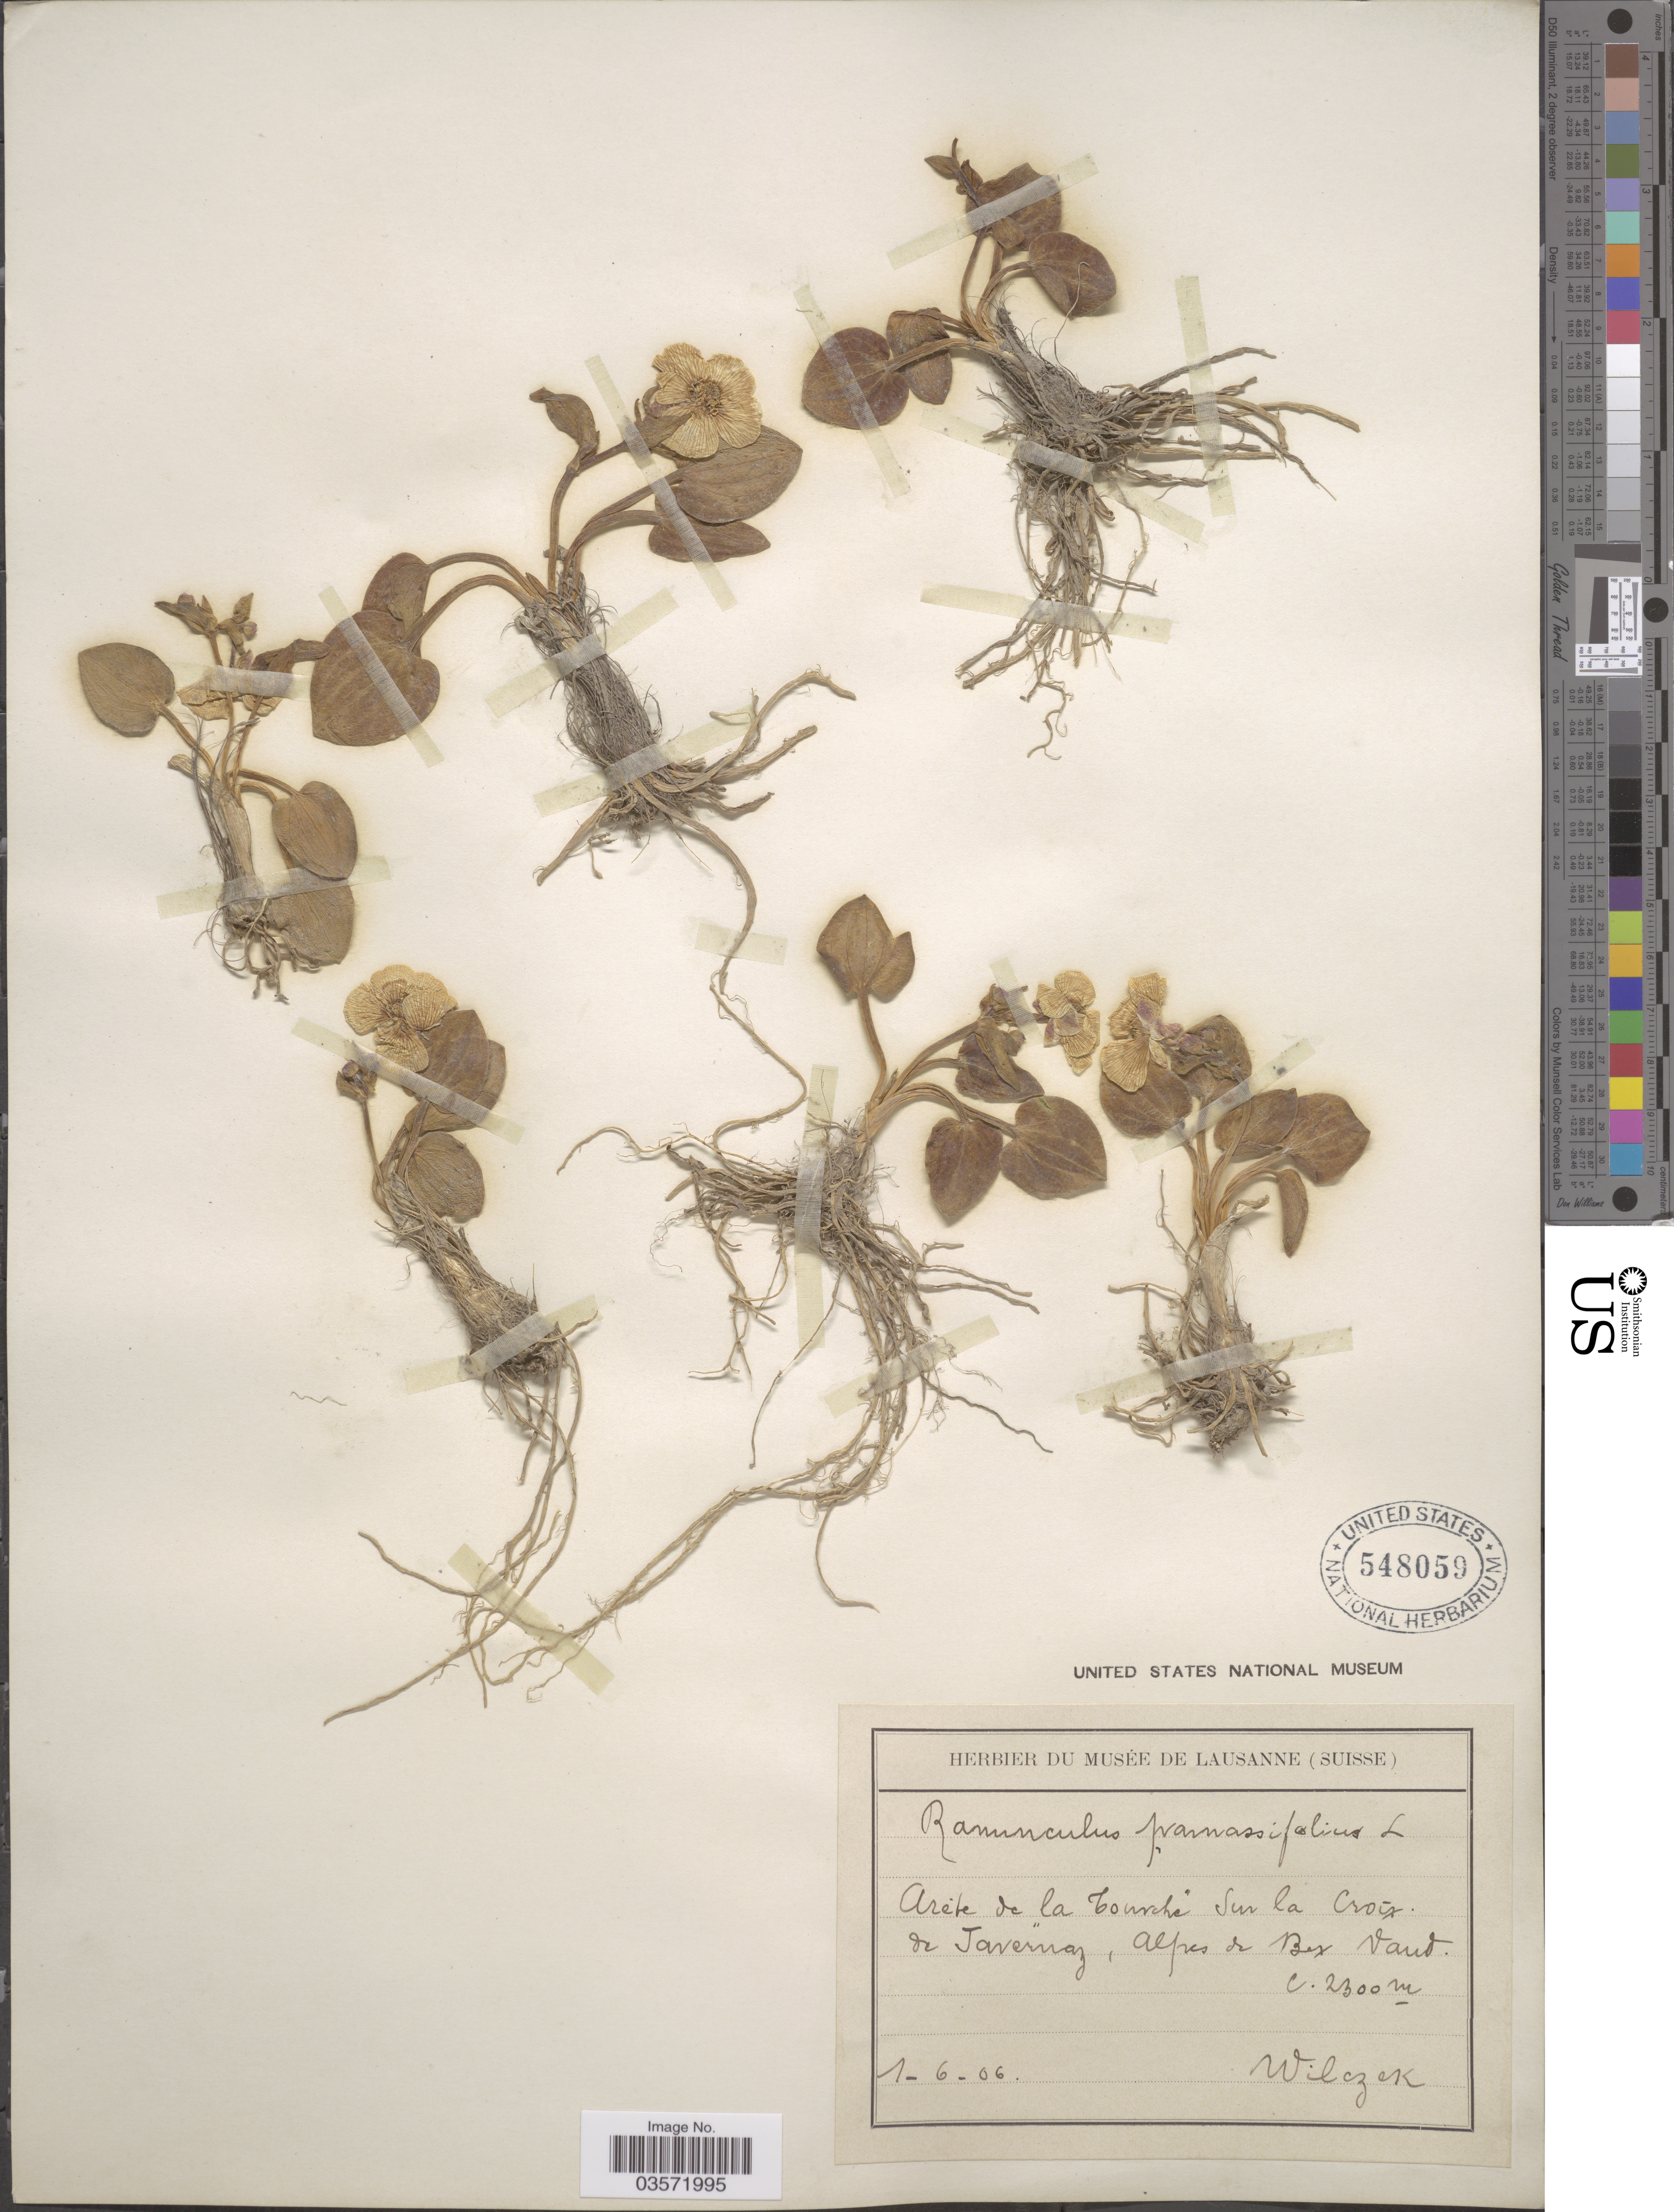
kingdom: Plantae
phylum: Tracheophyta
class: Magnoliopsida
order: Ranunculales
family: Ranunculaceae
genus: Ranunculus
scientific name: Ranunculus parnassifolius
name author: L.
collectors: Wilczek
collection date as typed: Transcribed d/m/y: 1/6/6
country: Switzerland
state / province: Vaud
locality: Arete de "la Tourche" Sur la Croix or Javernaz, alpes de Box Vaud.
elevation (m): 2300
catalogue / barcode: US 548059